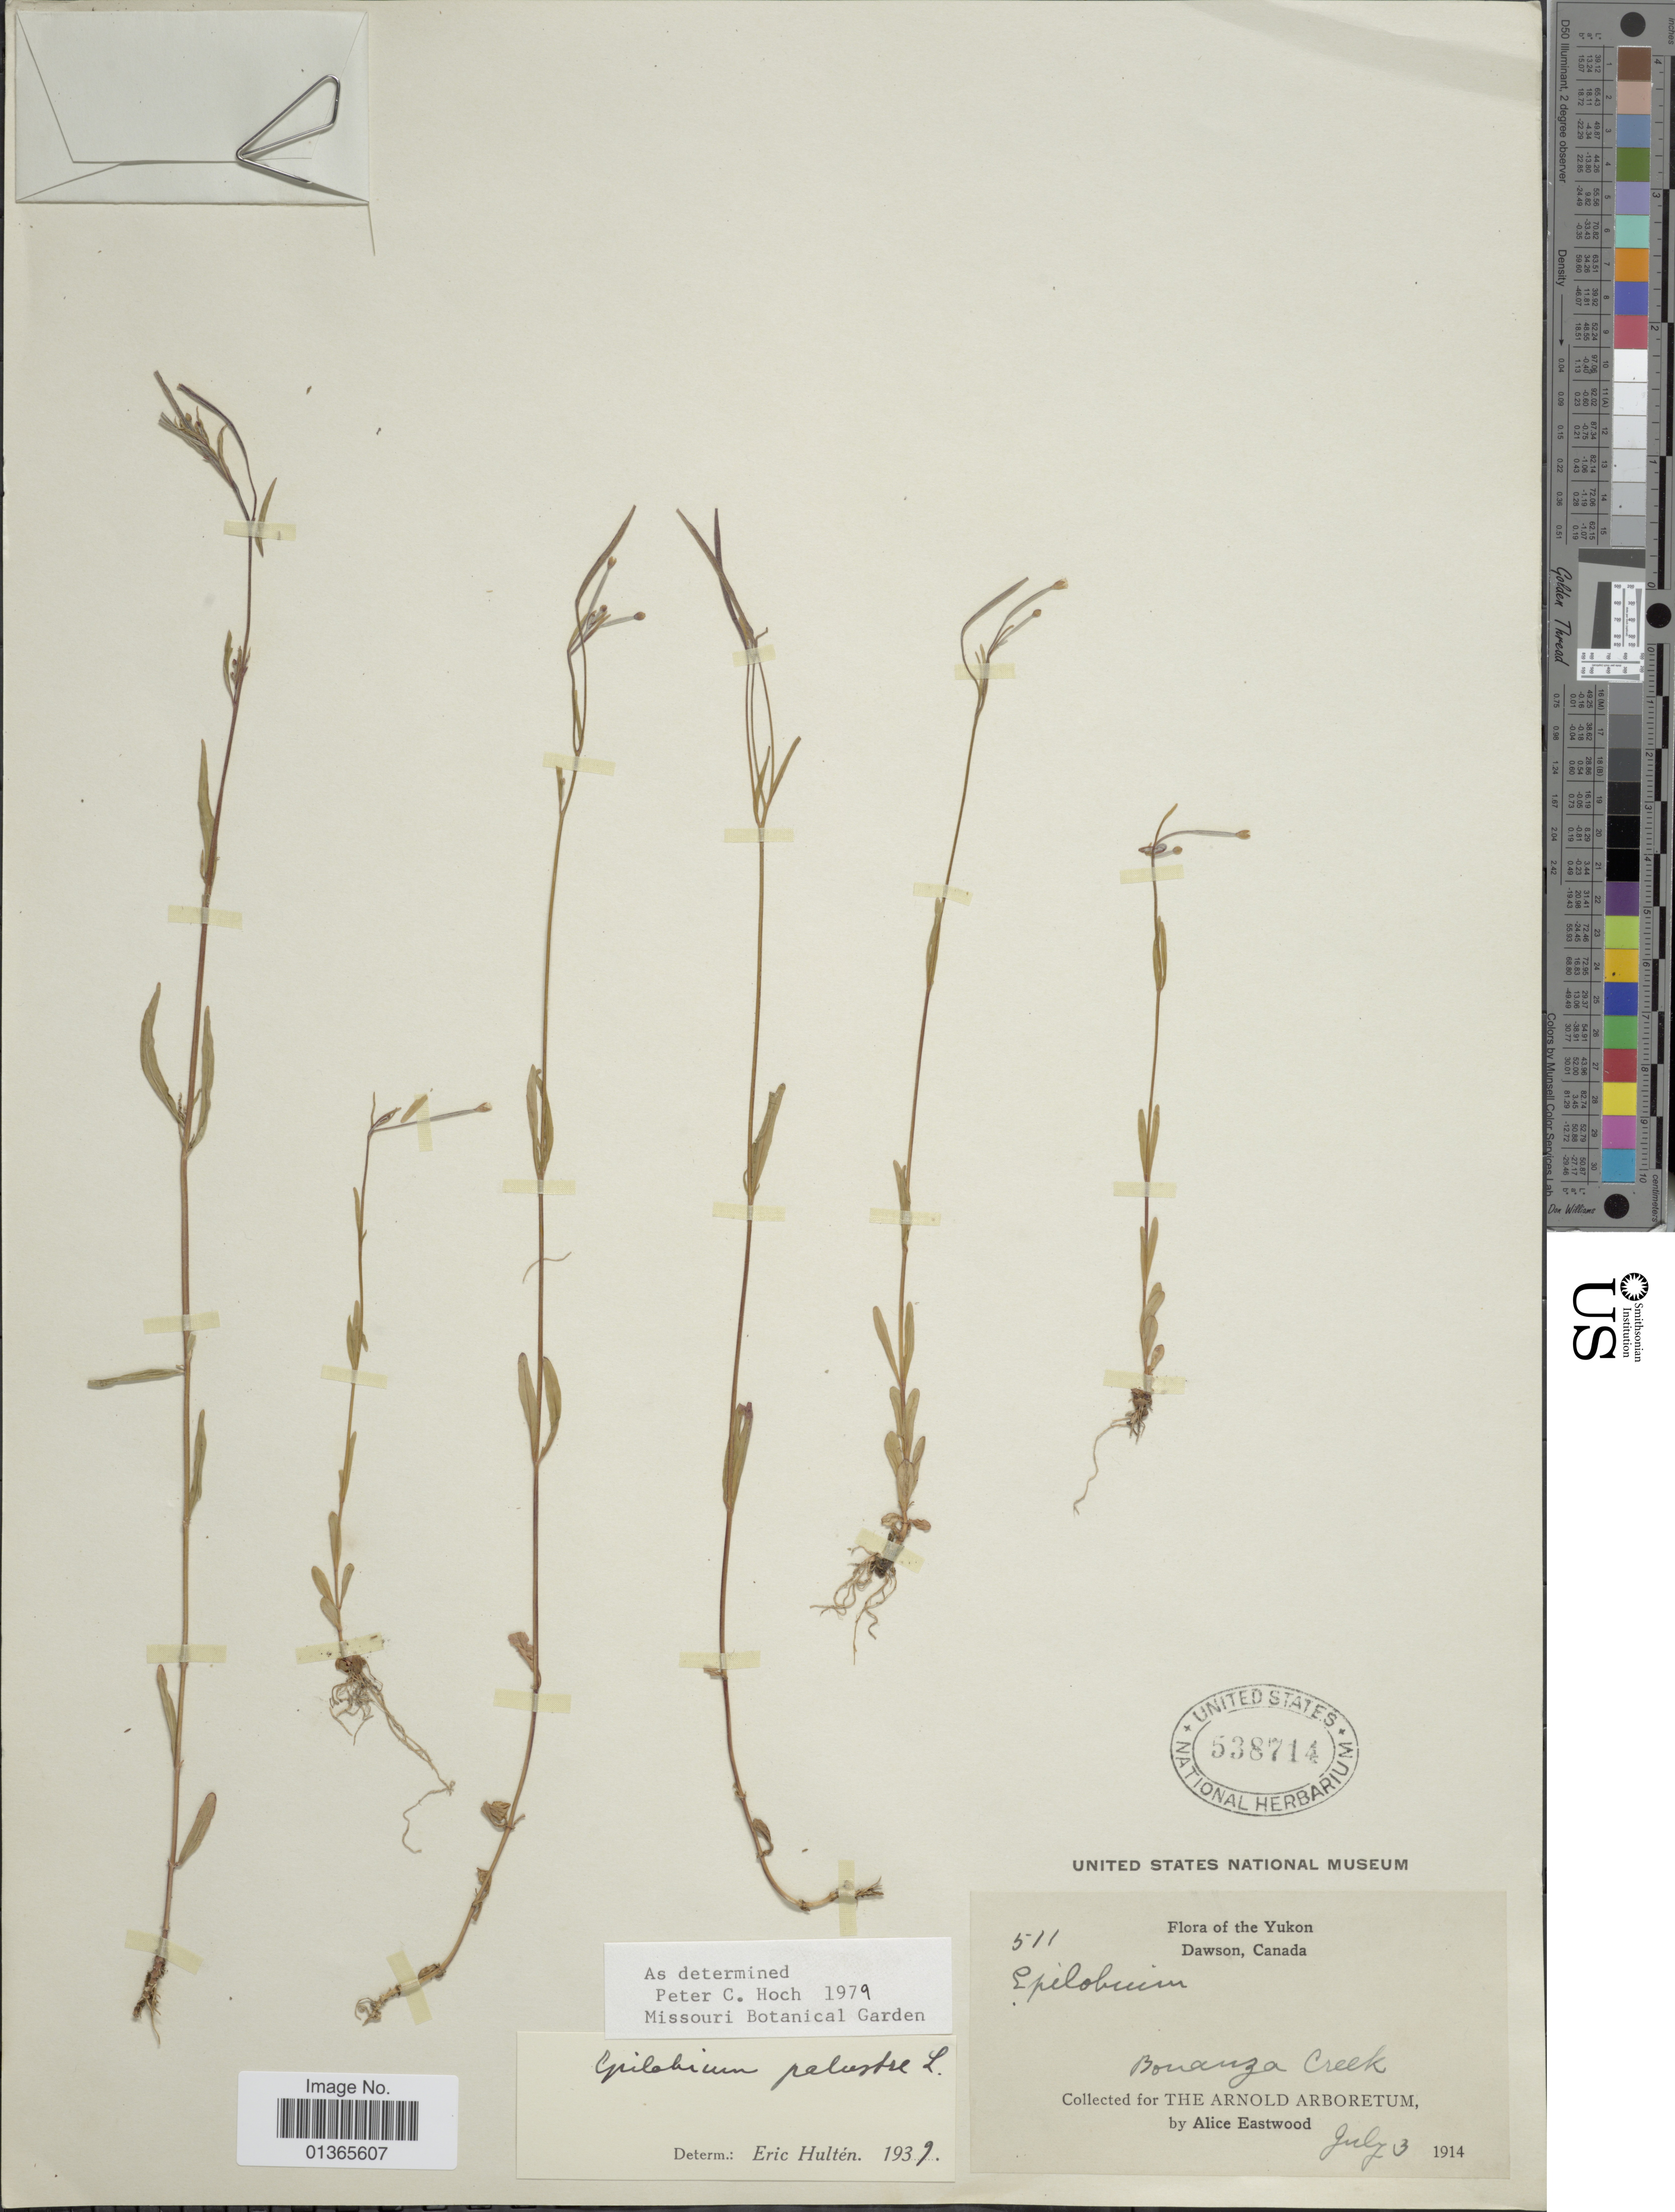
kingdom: Plantae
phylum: Tracheophyta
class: Magnoliopsida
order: Myrtales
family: Onagraceae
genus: Epilobium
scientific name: Epilobium palustre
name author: L.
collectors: A. Eastwood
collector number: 511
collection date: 1914-07-03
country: Canada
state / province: Yukon Territory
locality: Dawson. Bonanza Creek.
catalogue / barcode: US 538714